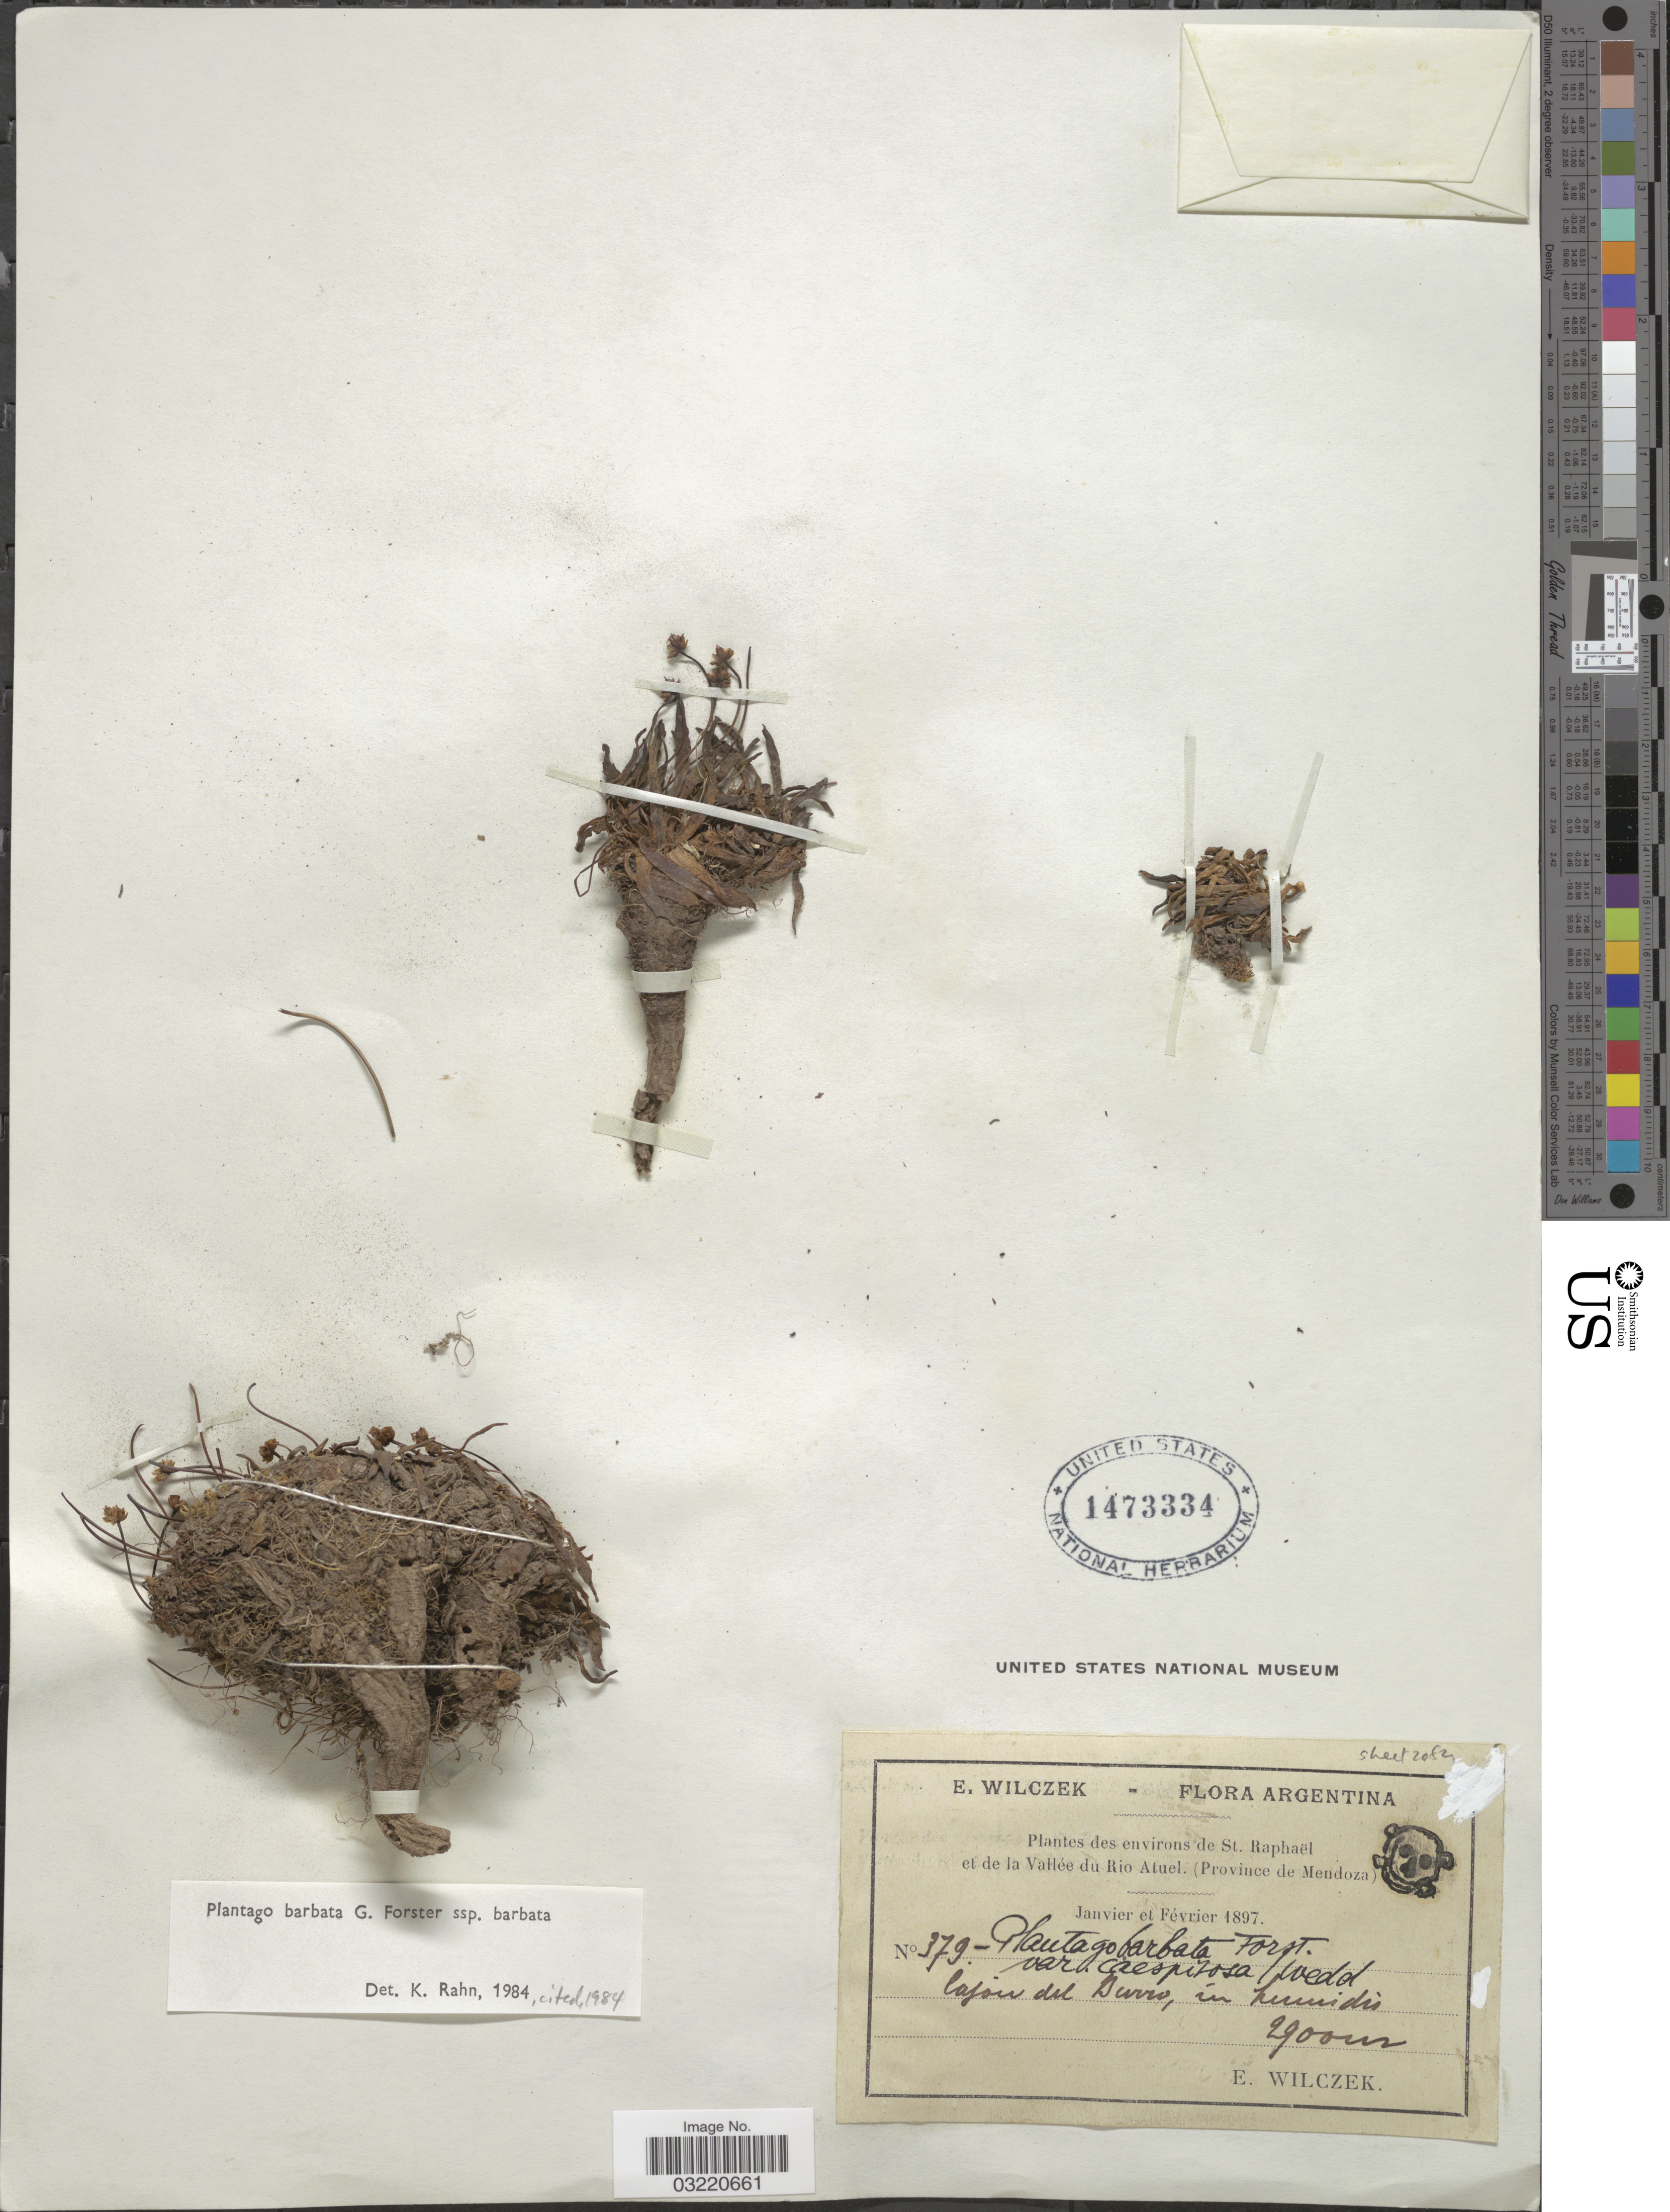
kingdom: Plantae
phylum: Tracheophyta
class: Magnoliopsida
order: Lamiales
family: Plantaginaceae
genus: Plantago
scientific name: Plantago barbata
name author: G. Forst.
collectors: E. Wilczek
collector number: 379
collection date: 1897-01/1897-02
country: Argentina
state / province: Mendoza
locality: Des environs de St. Raphaël et de la Vallée du Rio Atuel. Cajon del Durro.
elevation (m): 2900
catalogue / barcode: US 1473334